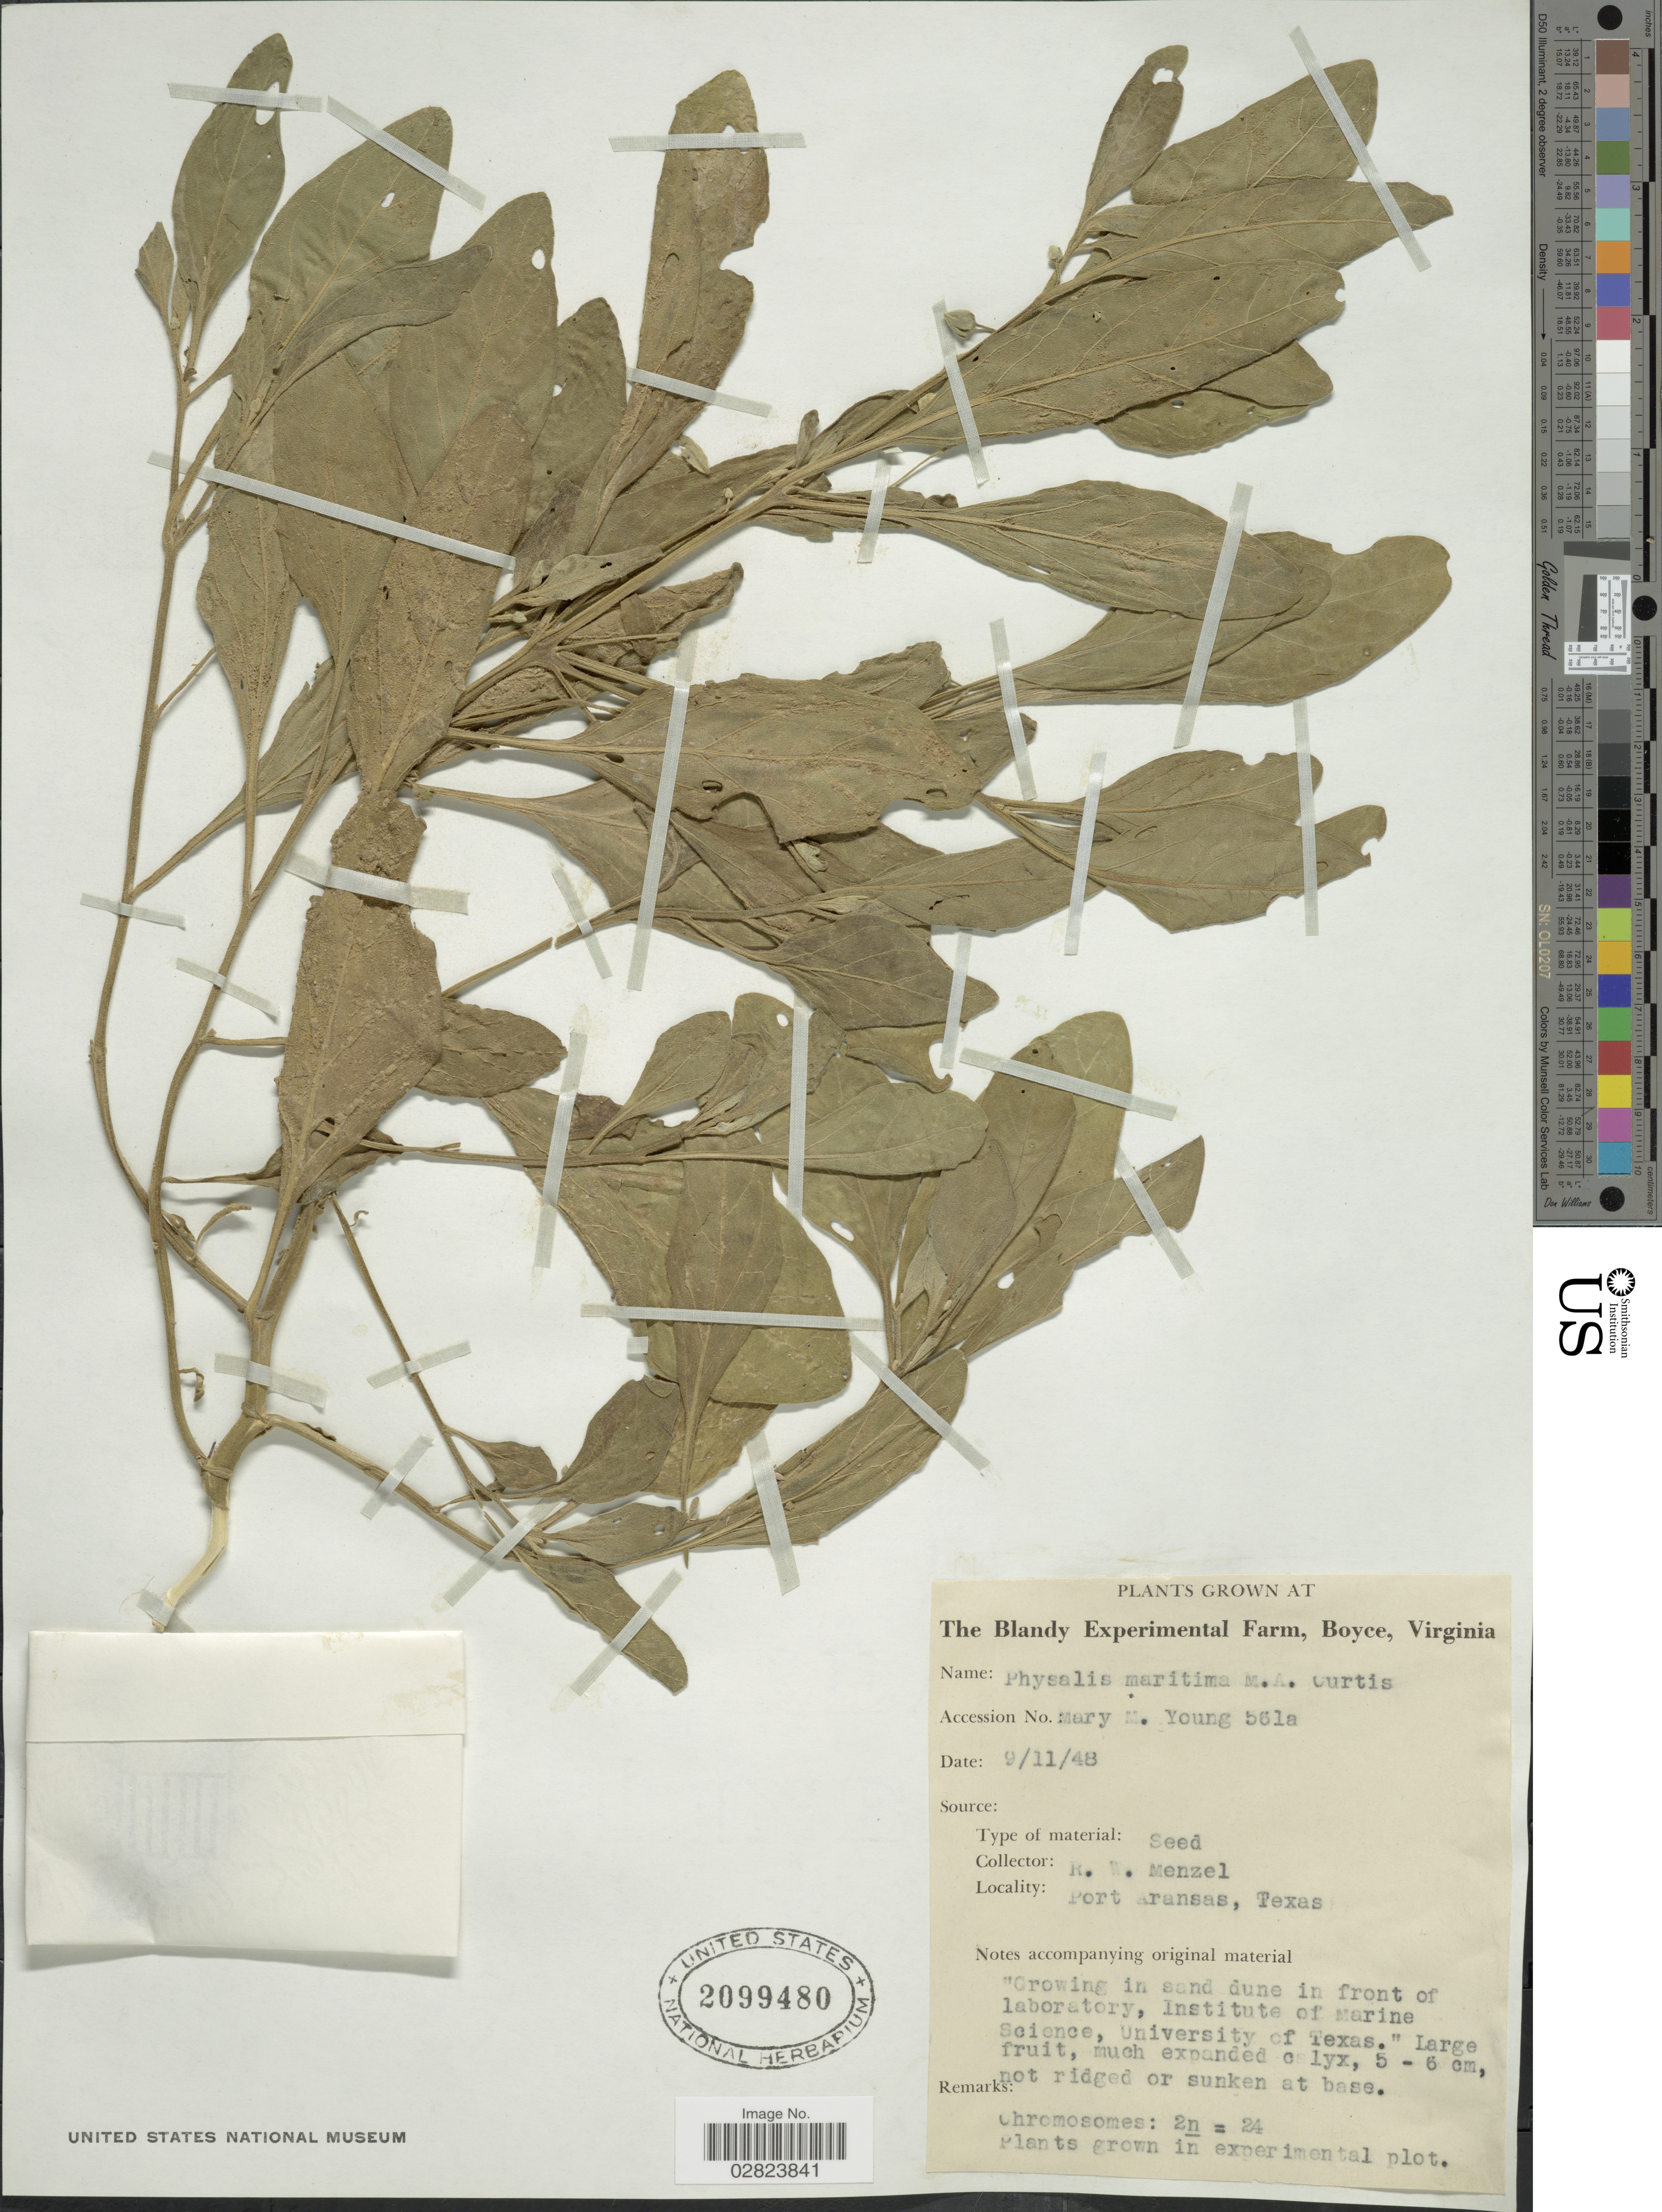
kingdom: Plantae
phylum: Tracheophyta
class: Magnoliopsida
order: Solanales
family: Solanaceae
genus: Physalis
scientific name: Physalis maritima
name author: M.A. Curtis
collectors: R. Menzel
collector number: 561a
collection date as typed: Transcribed d/m/y: 11/9/48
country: United States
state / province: Virginia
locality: The Blandy Experimental Farm, Boyce.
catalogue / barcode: US 2099480